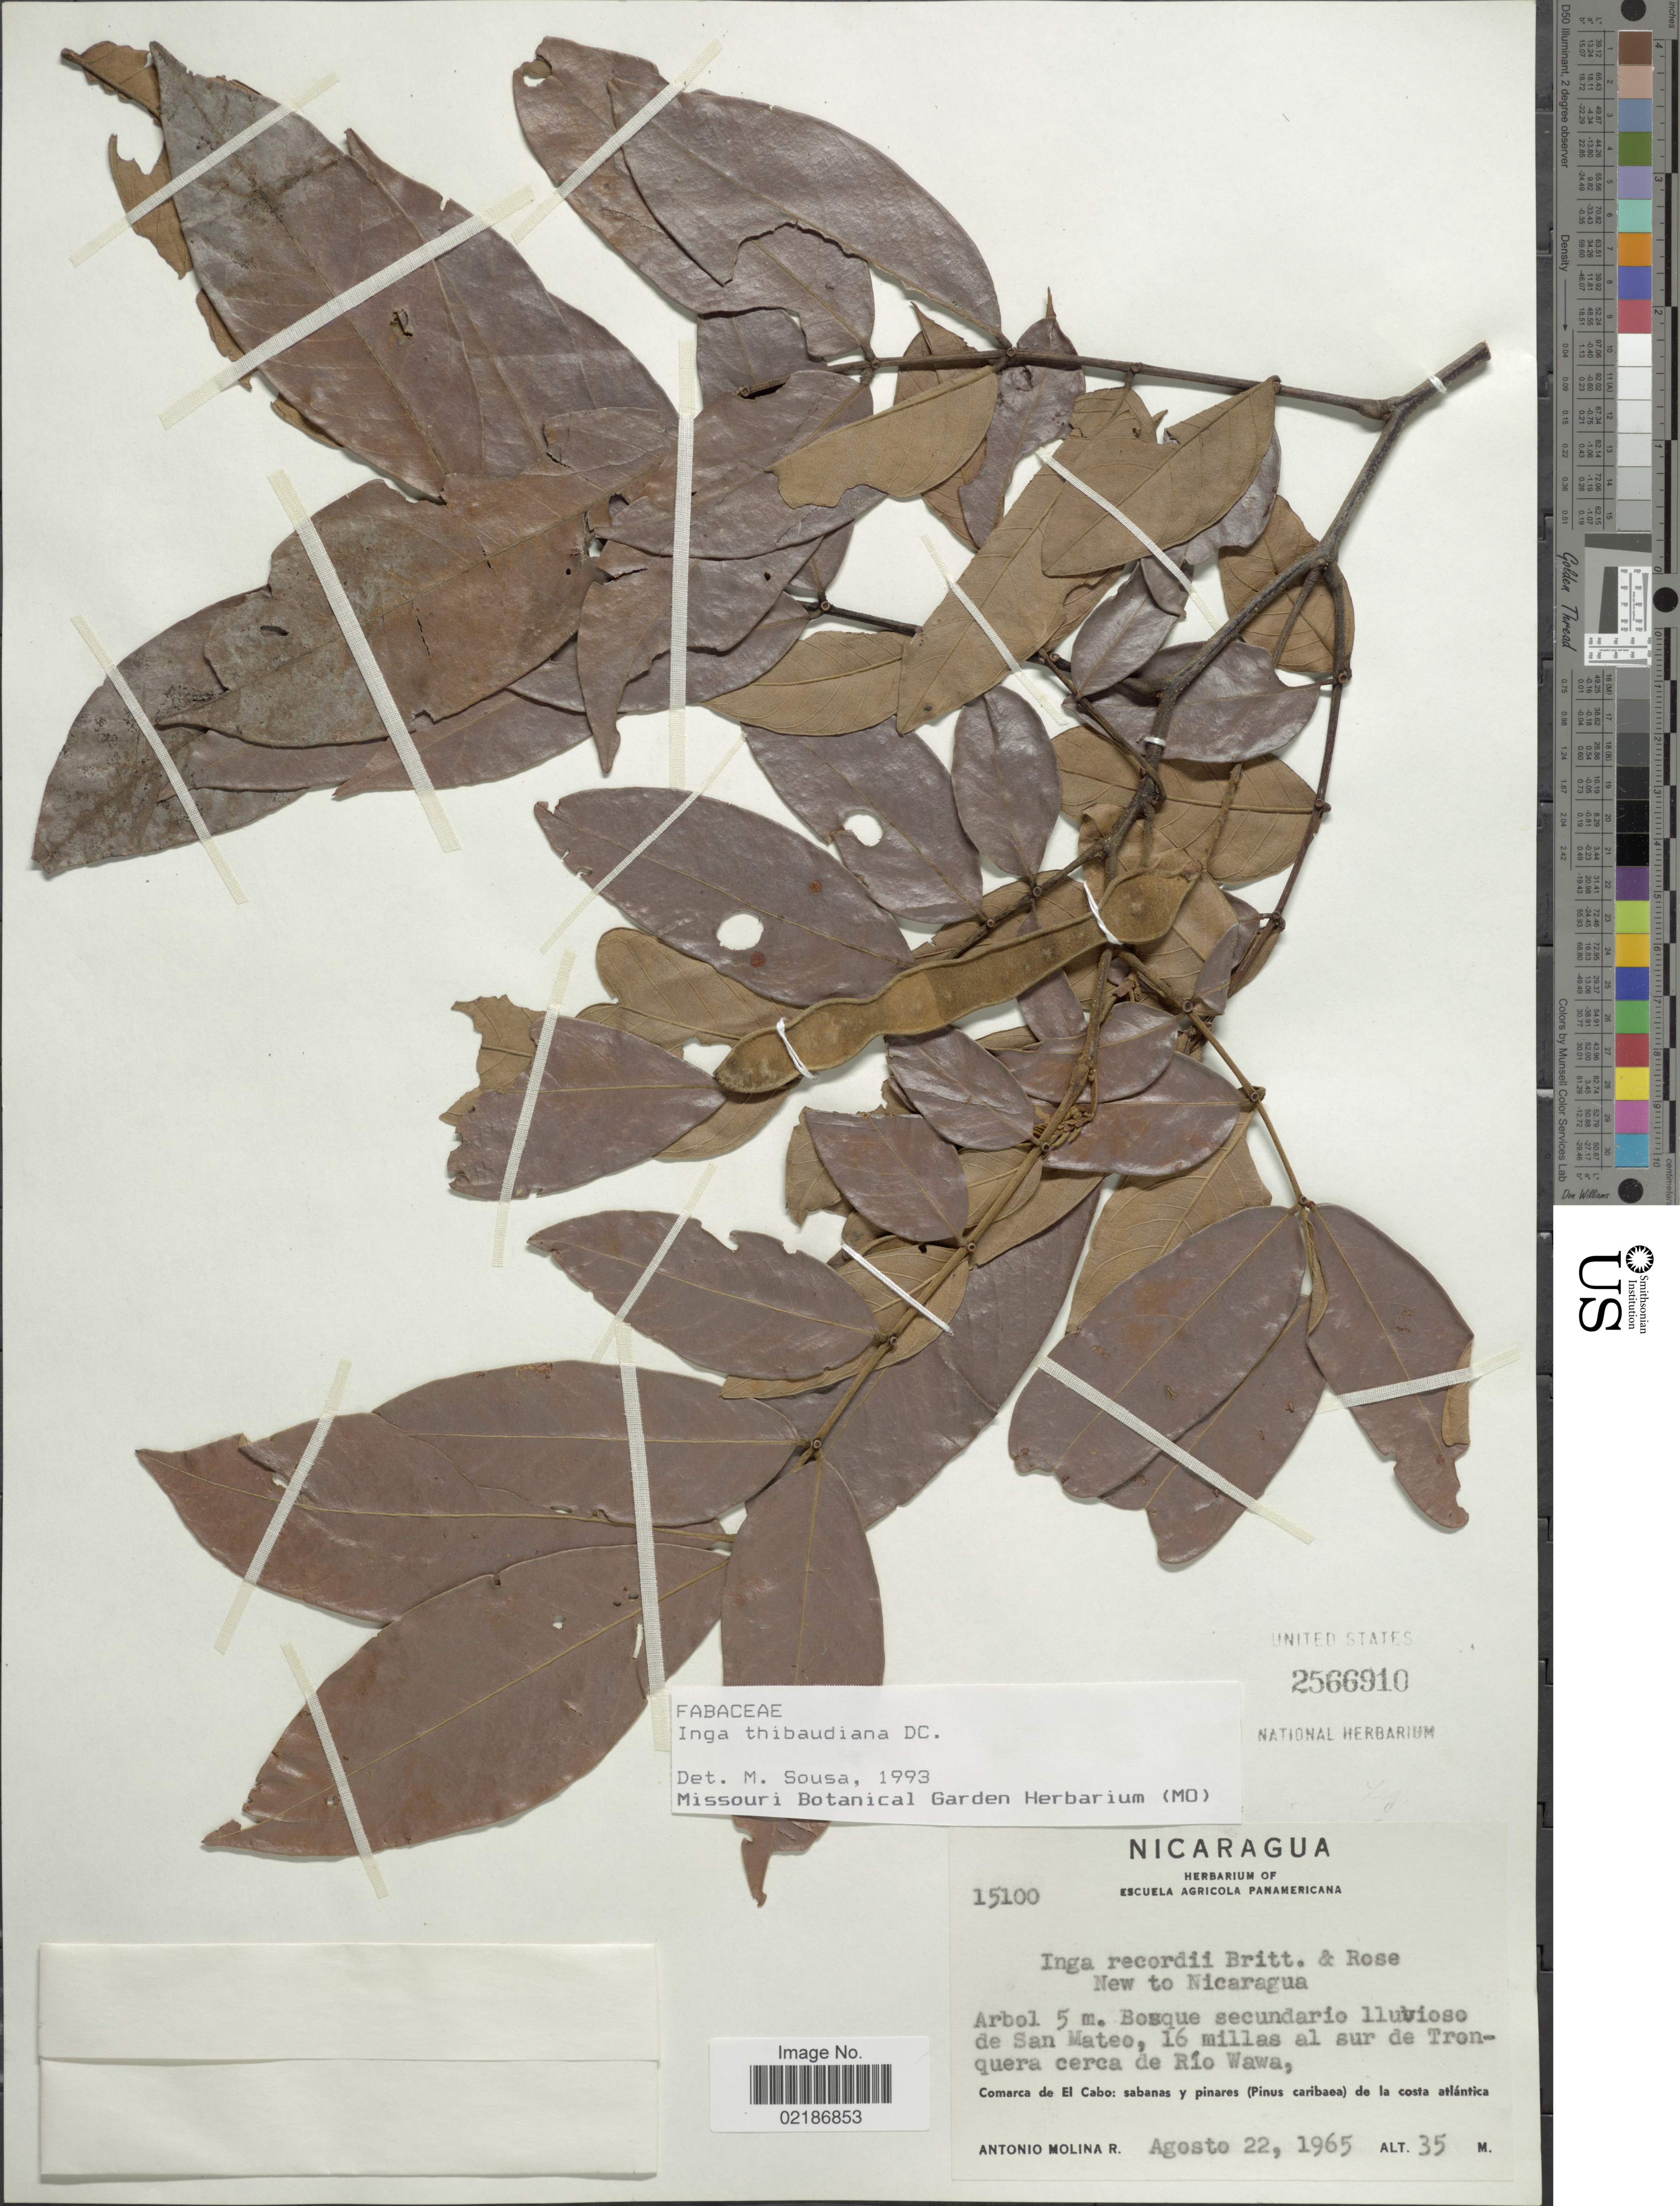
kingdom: Plantae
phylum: Tracheophyta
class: Magnoliopsida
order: Fabales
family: Fabaceae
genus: Inga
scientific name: Inga thibaudiana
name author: DC.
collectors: A. Molina R.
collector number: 15100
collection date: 1965-08-22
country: Nicaragua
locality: San Mateo, 16 miles al sur de Tronquera cerca de Rio Wawa, Comarca de El Cabo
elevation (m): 35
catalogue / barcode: US 2566910